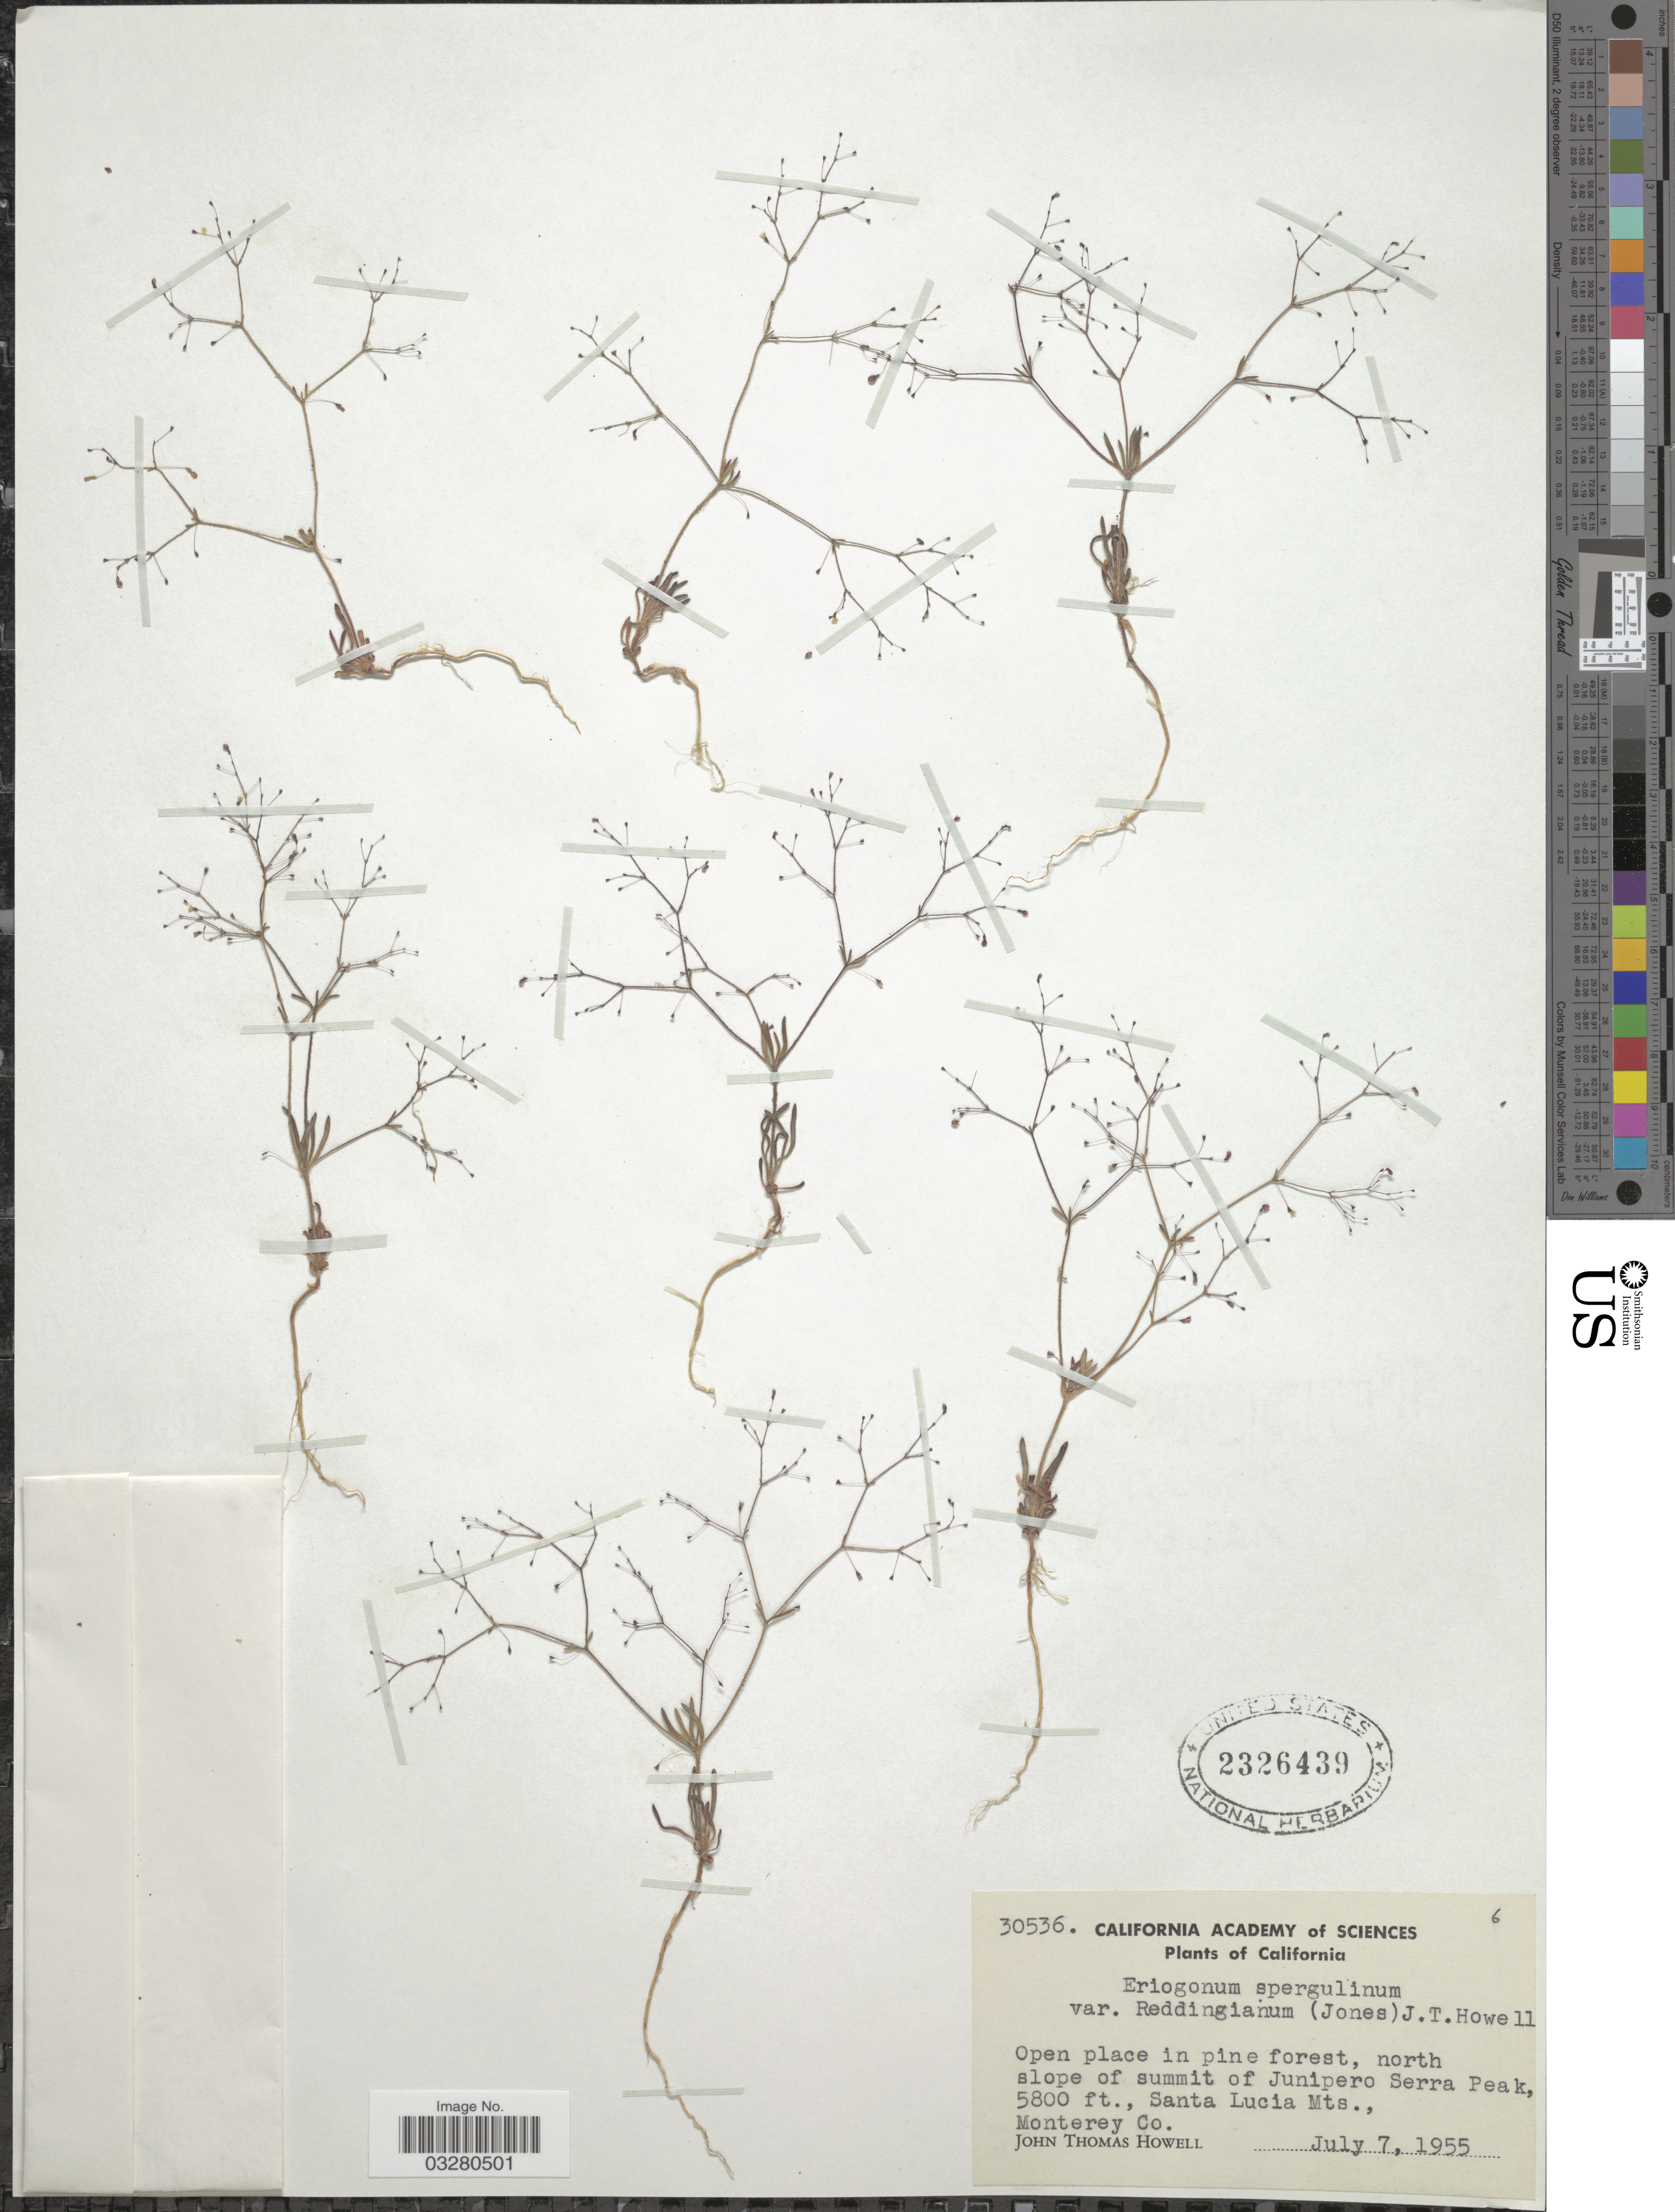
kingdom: Plantae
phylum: Tracheophyta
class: Magnoliopsida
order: Caryophyllales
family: Polygonaceae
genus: Eriogonum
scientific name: Eriogonum spergulinum var. reddingianum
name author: (M.E. Jones) J.T. Howell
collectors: J. T. Howell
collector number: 30536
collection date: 1955-07-07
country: United States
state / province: California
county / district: Monterey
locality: North slope of summit of Junipero Serra Peak, Santa Lucia Mts., Monterey Co.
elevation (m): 1768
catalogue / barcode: US 2326439